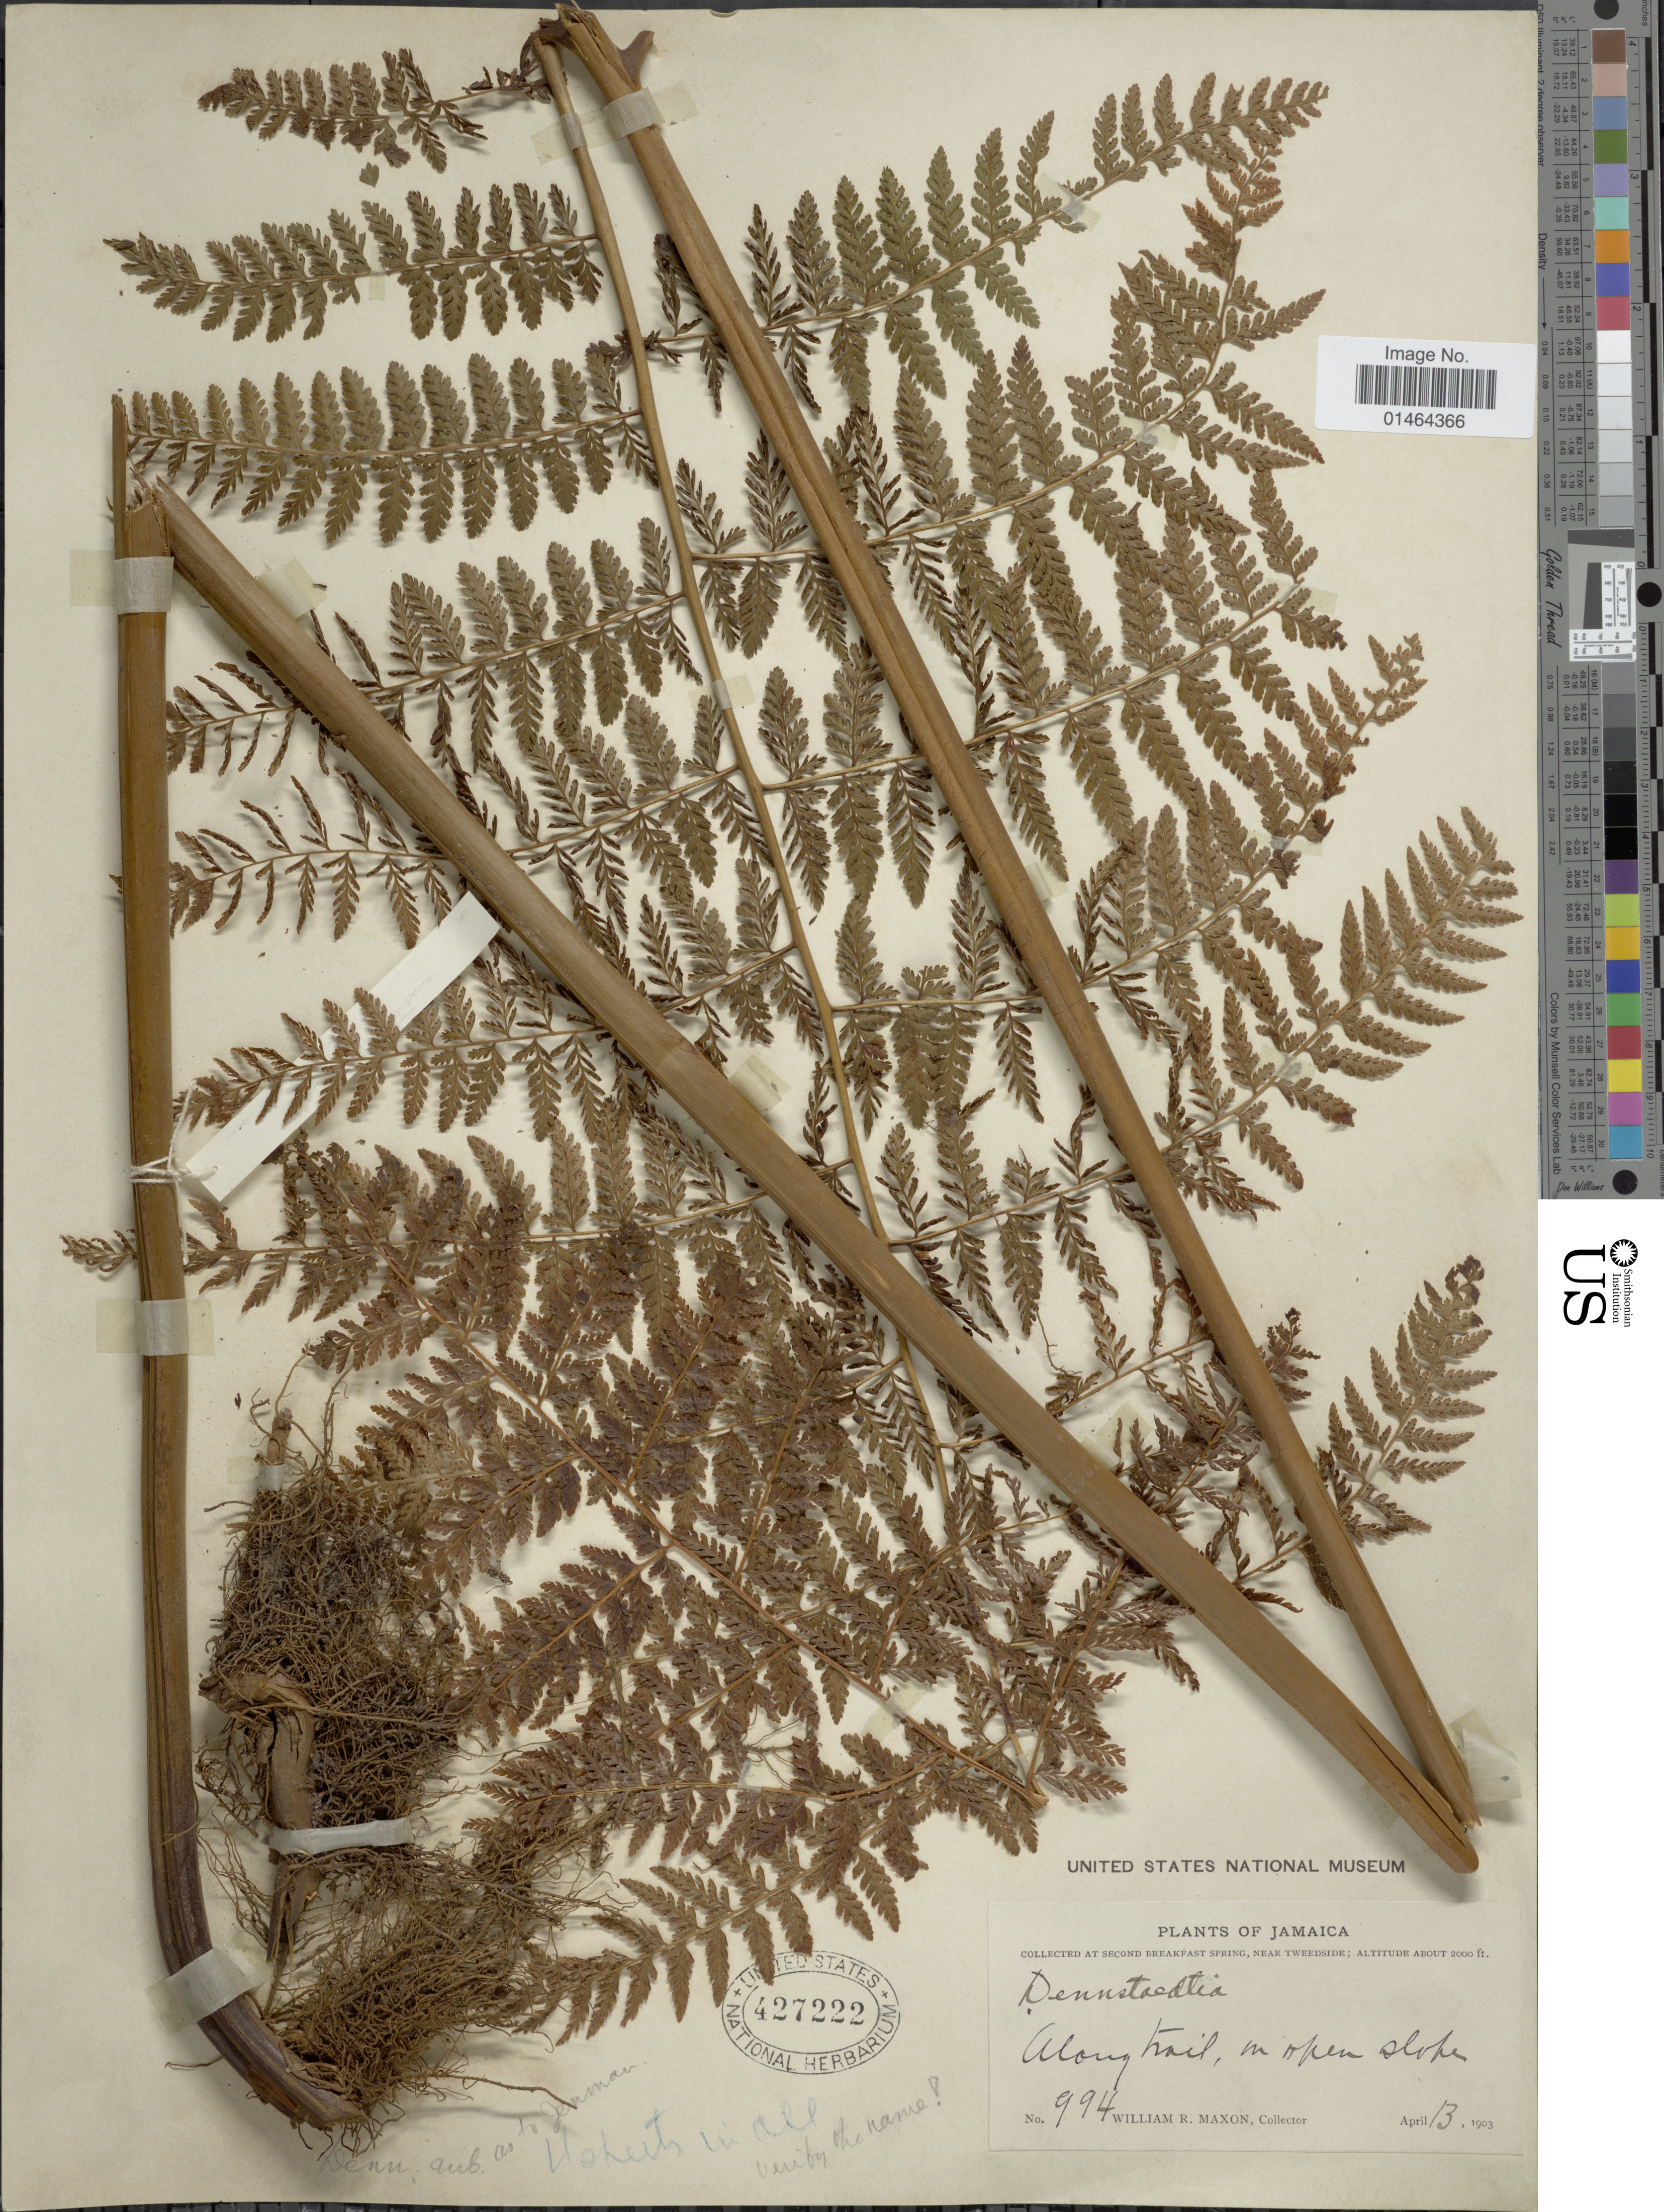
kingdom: Plantae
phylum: Tracheophyta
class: Polypodiopsida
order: Polypodiales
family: Dennstaedtiaceae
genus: Dennstaedtia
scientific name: Dennstaedtia cicutaria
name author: (Sw.) T. Moore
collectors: W. R. Maxon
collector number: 994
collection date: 1903-04-13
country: Jamaica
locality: At second Breakfast Spring, near Tweedside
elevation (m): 610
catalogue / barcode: US 427222